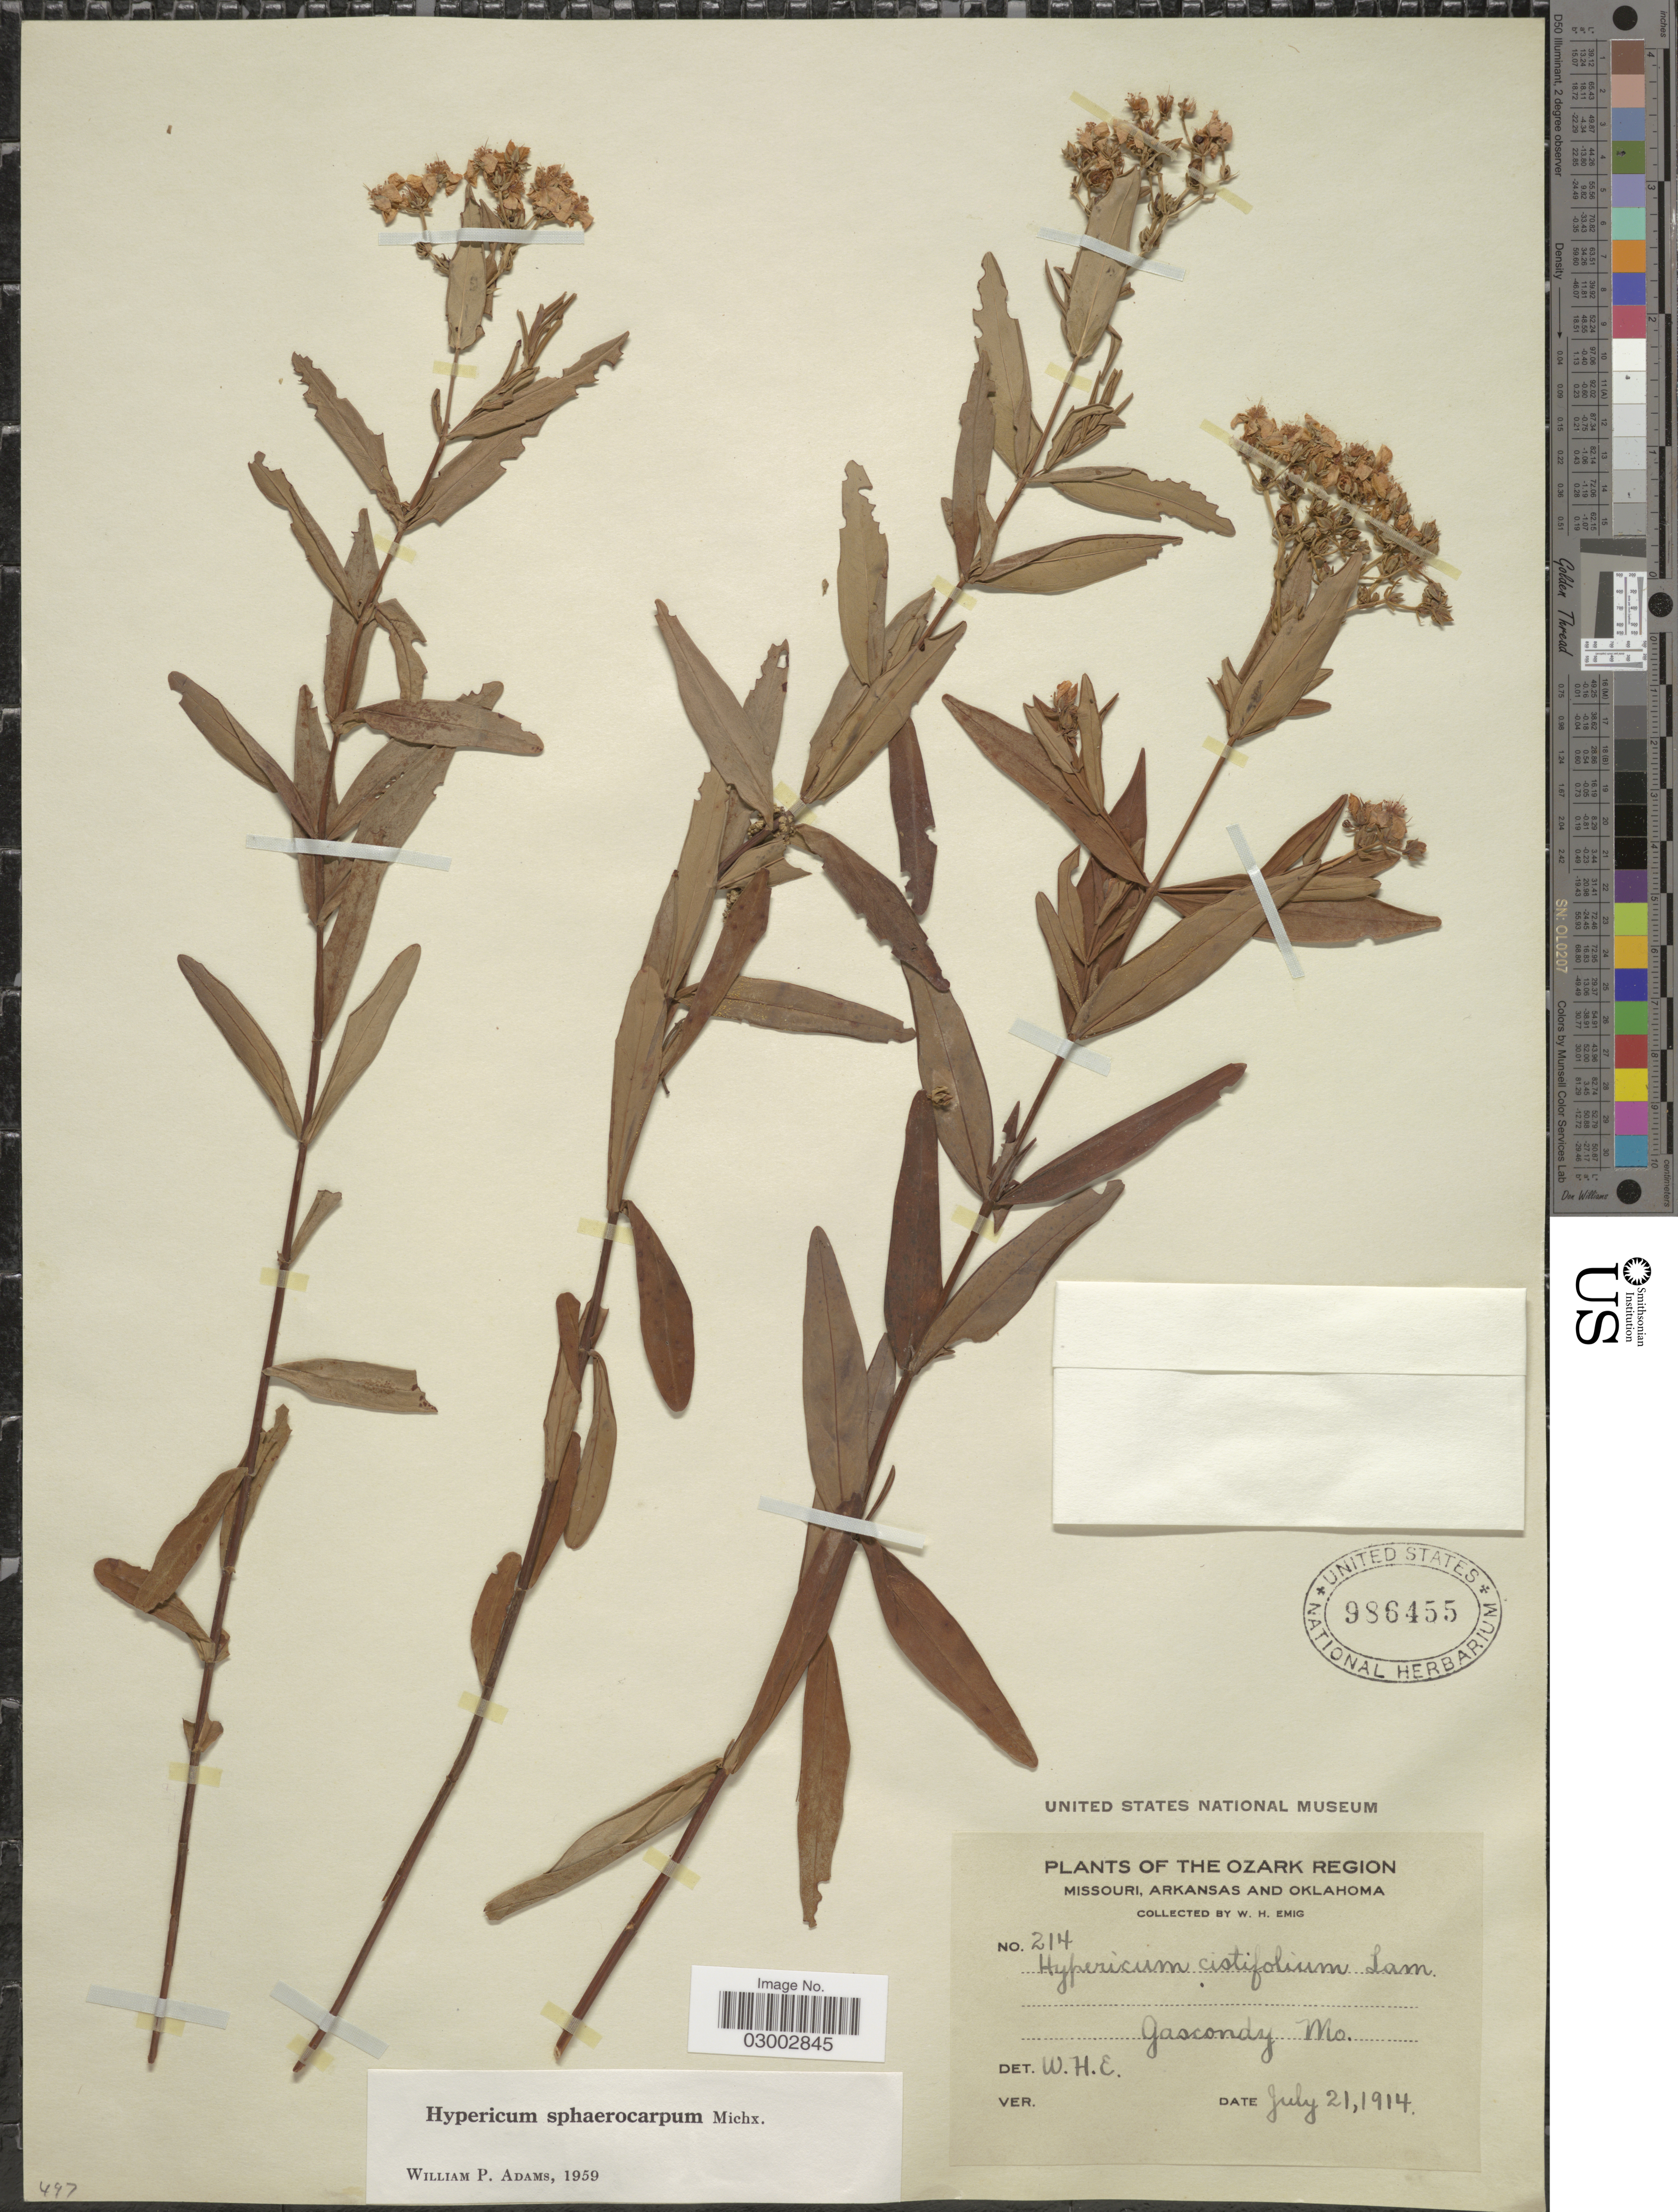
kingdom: Plantae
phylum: Tracheophyta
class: Magnoliopsida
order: Malpighiales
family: Hypericaceae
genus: Hypericum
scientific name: Hypericum sphaerocarpum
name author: Michx.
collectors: W. H. Emig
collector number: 214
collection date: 1914-07-21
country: United States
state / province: Missouri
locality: The Ozark Region. Gascondy Mo.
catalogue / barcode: US 986455